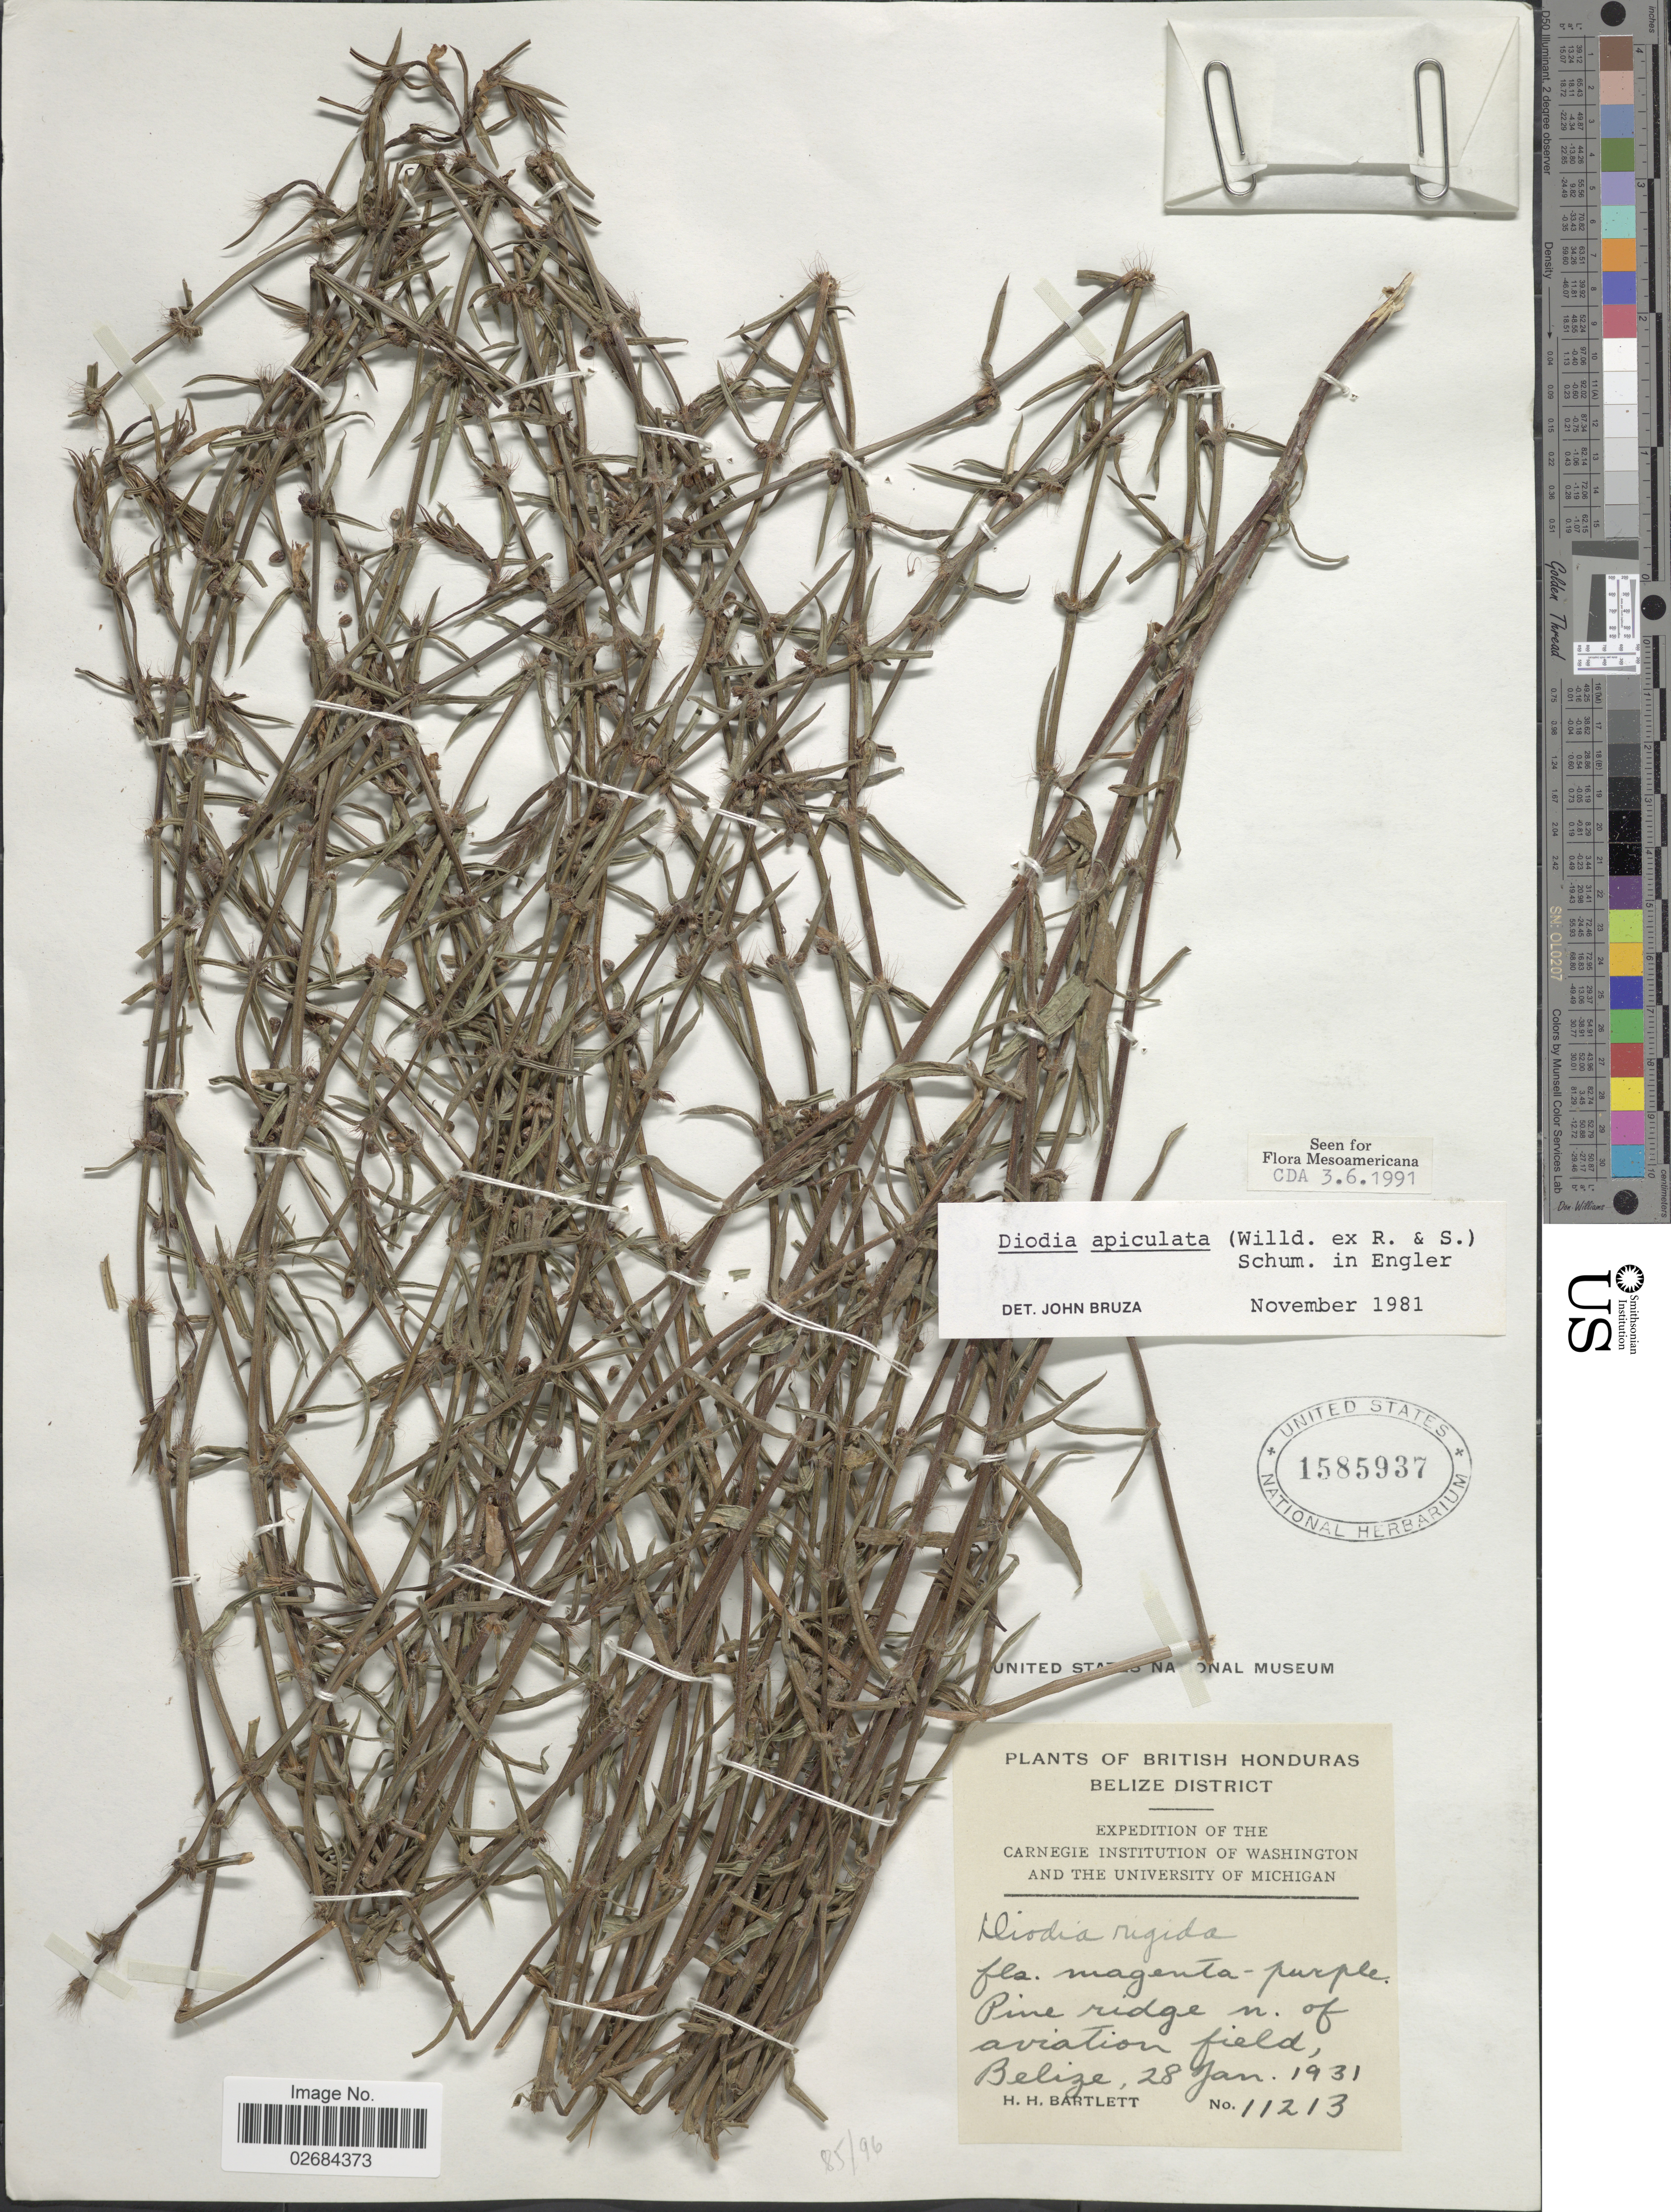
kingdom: Plantae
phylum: Tracheophyta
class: Magnoliopsida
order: Gentianales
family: Rubiaceae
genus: Diodia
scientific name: Diodia apiculata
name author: (Willd. ex Roem. & Schult.) K. Schum.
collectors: H. H. Bartlett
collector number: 11213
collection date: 1931-01-28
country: Belize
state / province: Belize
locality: British Honduras. Pine ridge, n. of aviation field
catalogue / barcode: US 1585937